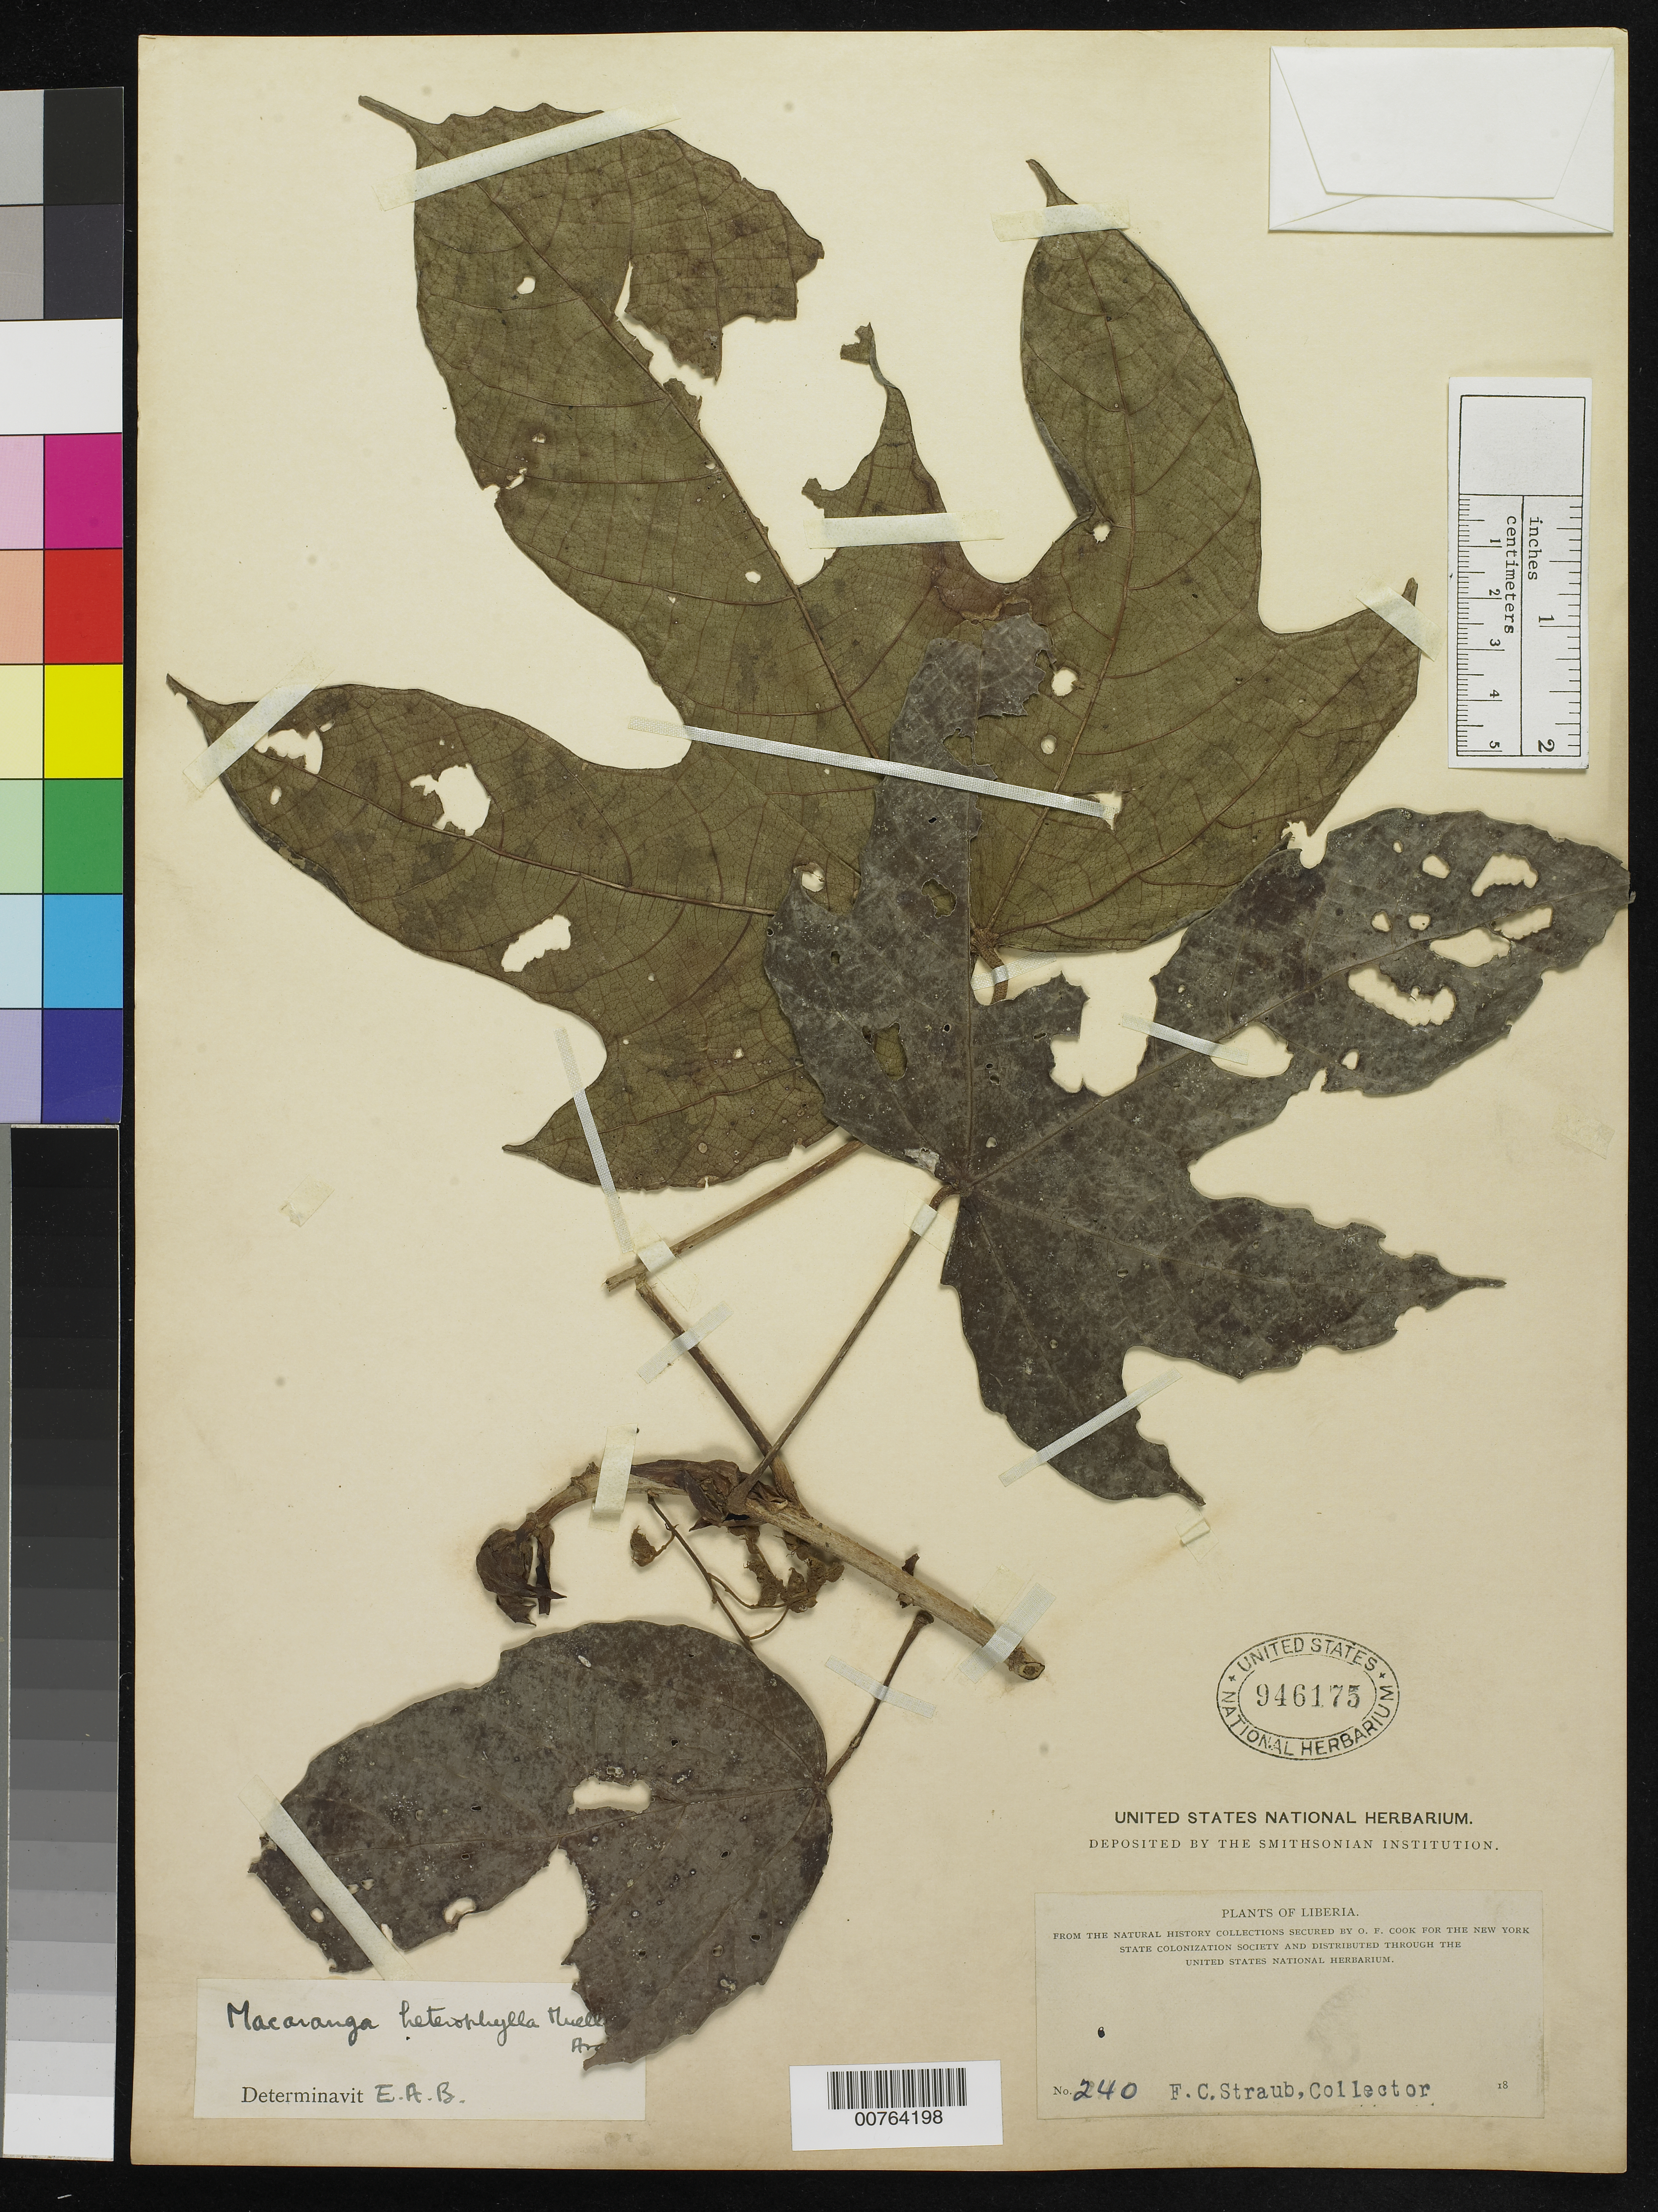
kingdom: Plantae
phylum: Tracheophyta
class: Magnoliopsida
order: Malpighiales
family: Euphorbiaceae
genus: Macaranga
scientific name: Macaranga heterophylla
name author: (Müll. Arg.) Müll. Arg.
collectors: F. Straub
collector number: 240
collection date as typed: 18--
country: Liberia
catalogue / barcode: US 946175